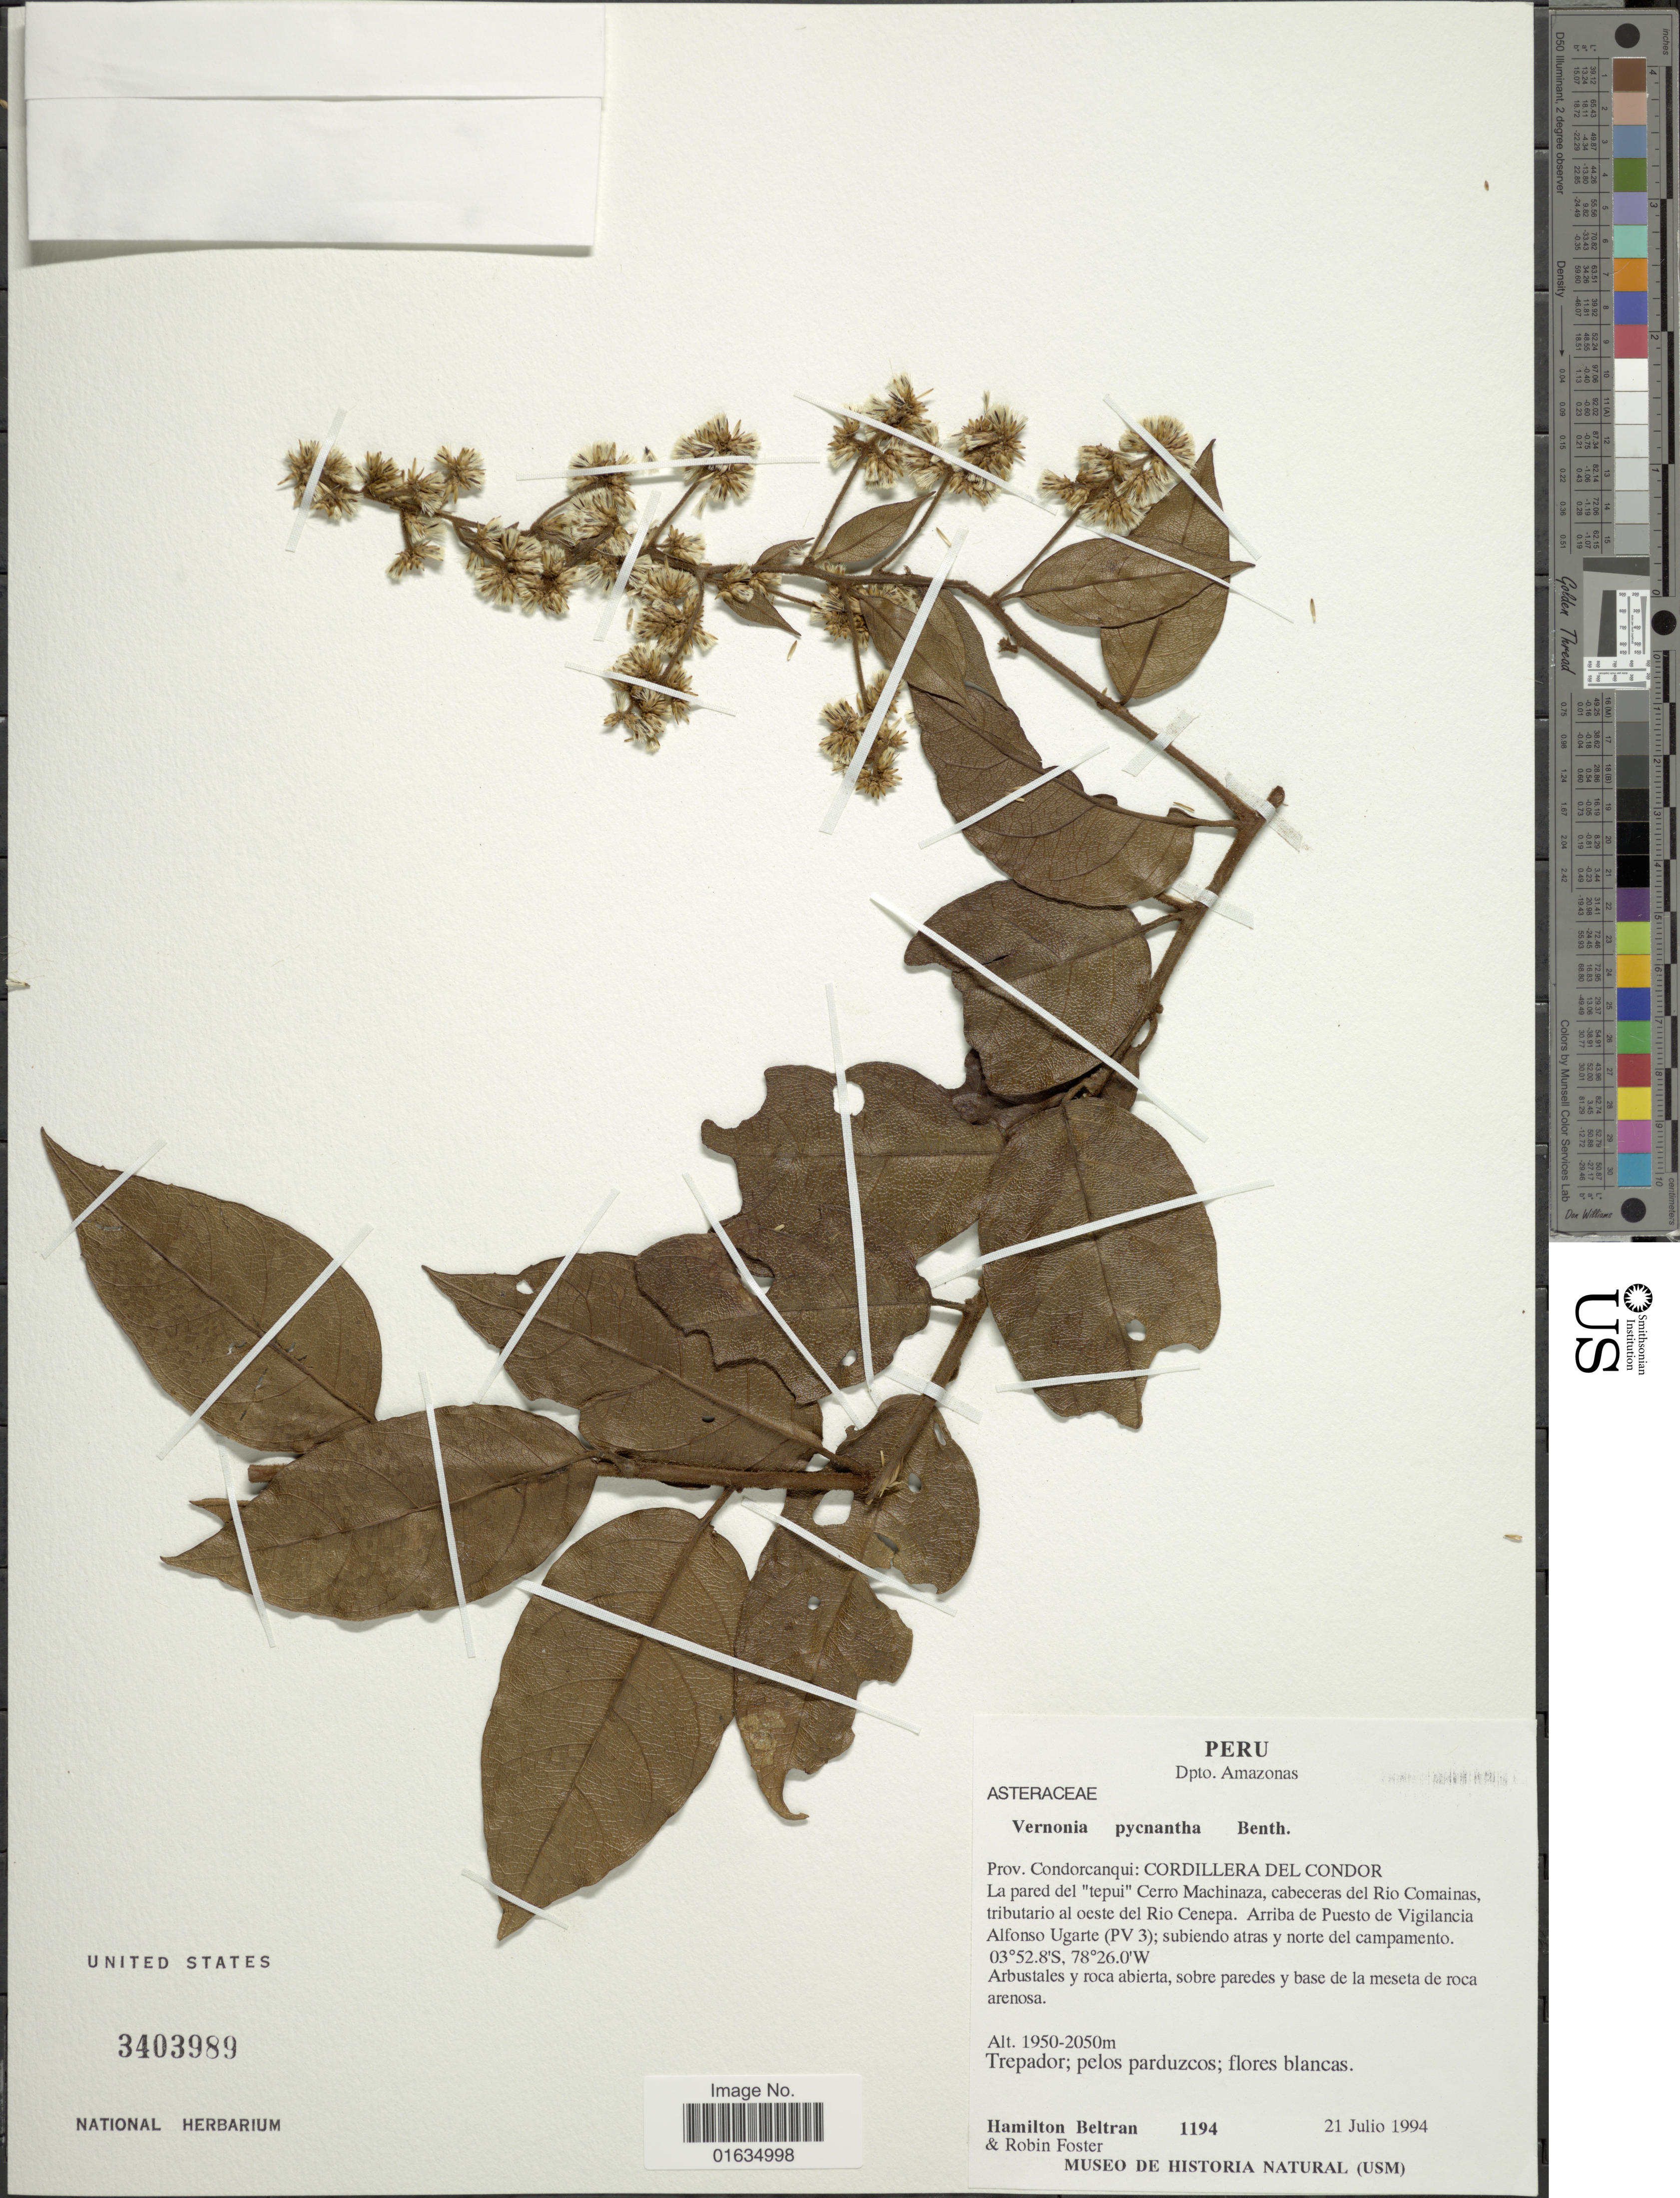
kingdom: Plantae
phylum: Tracheophyta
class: Magnoliopsida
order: Asterales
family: Asteraceae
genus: Critoniopsis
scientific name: Critoniopsis boliviana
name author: (Britton) H. Rob.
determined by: Ávila C., Fabio Andrés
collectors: H. Beltran & R. B. Foster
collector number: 1194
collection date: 1994-07-21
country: Peru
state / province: Amazonas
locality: Dpto. Amazonas, Prov. Condorcanqui, Cordillera del Condor, la pared del "tepui" Cerro Machinaza, cabeceras del Rio Comainas, al oeste del Rio Cenepa, arriba de Puesto de Vigilancia Alfonos Ugarte (PV 3)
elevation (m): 1950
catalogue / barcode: US 3403989